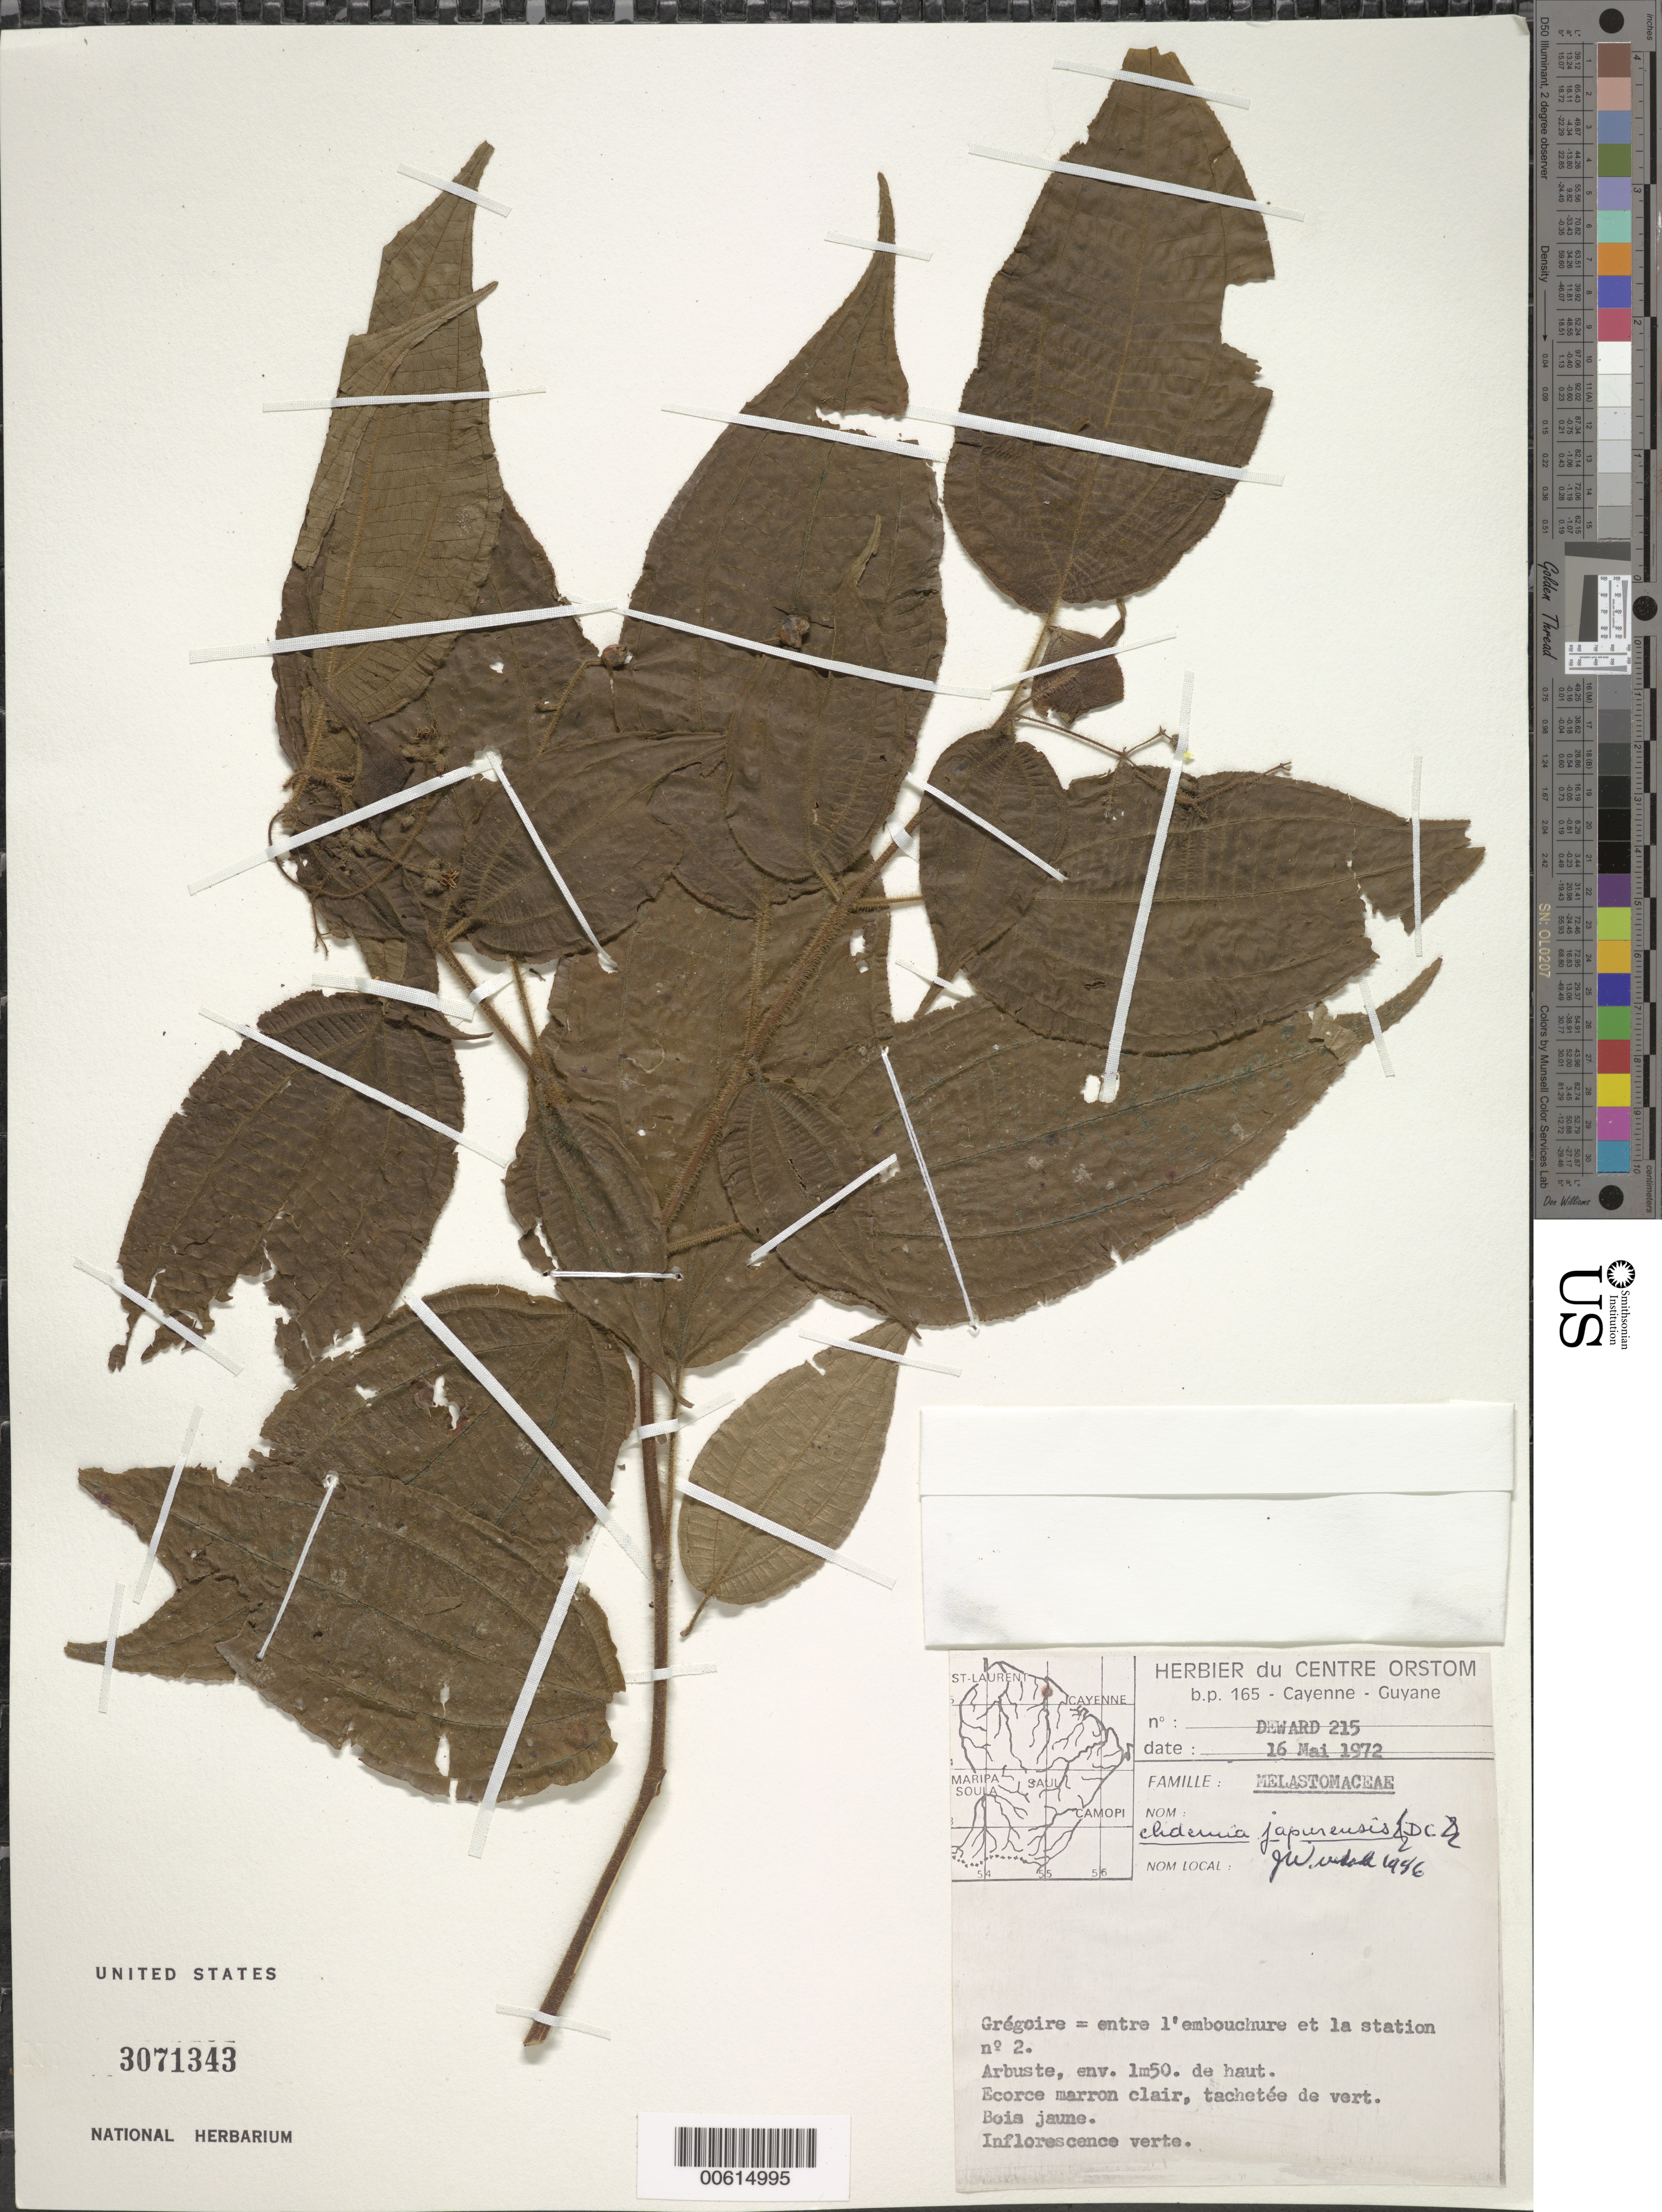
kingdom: Plantae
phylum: Tracheophyta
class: Magnoliopsida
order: Myrtales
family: Melastomataceae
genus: Clidemia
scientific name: Clidemia japurensis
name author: DC.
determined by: Wurdack, John J., (US), US (UNITED STATES)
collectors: G. Deward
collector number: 215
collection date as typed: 16-May-72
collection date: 1972-05-16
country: French Guiana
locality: Crique Grégoire = Station météc, entre l'embouchure et la station nº2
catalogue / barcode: US 3071343